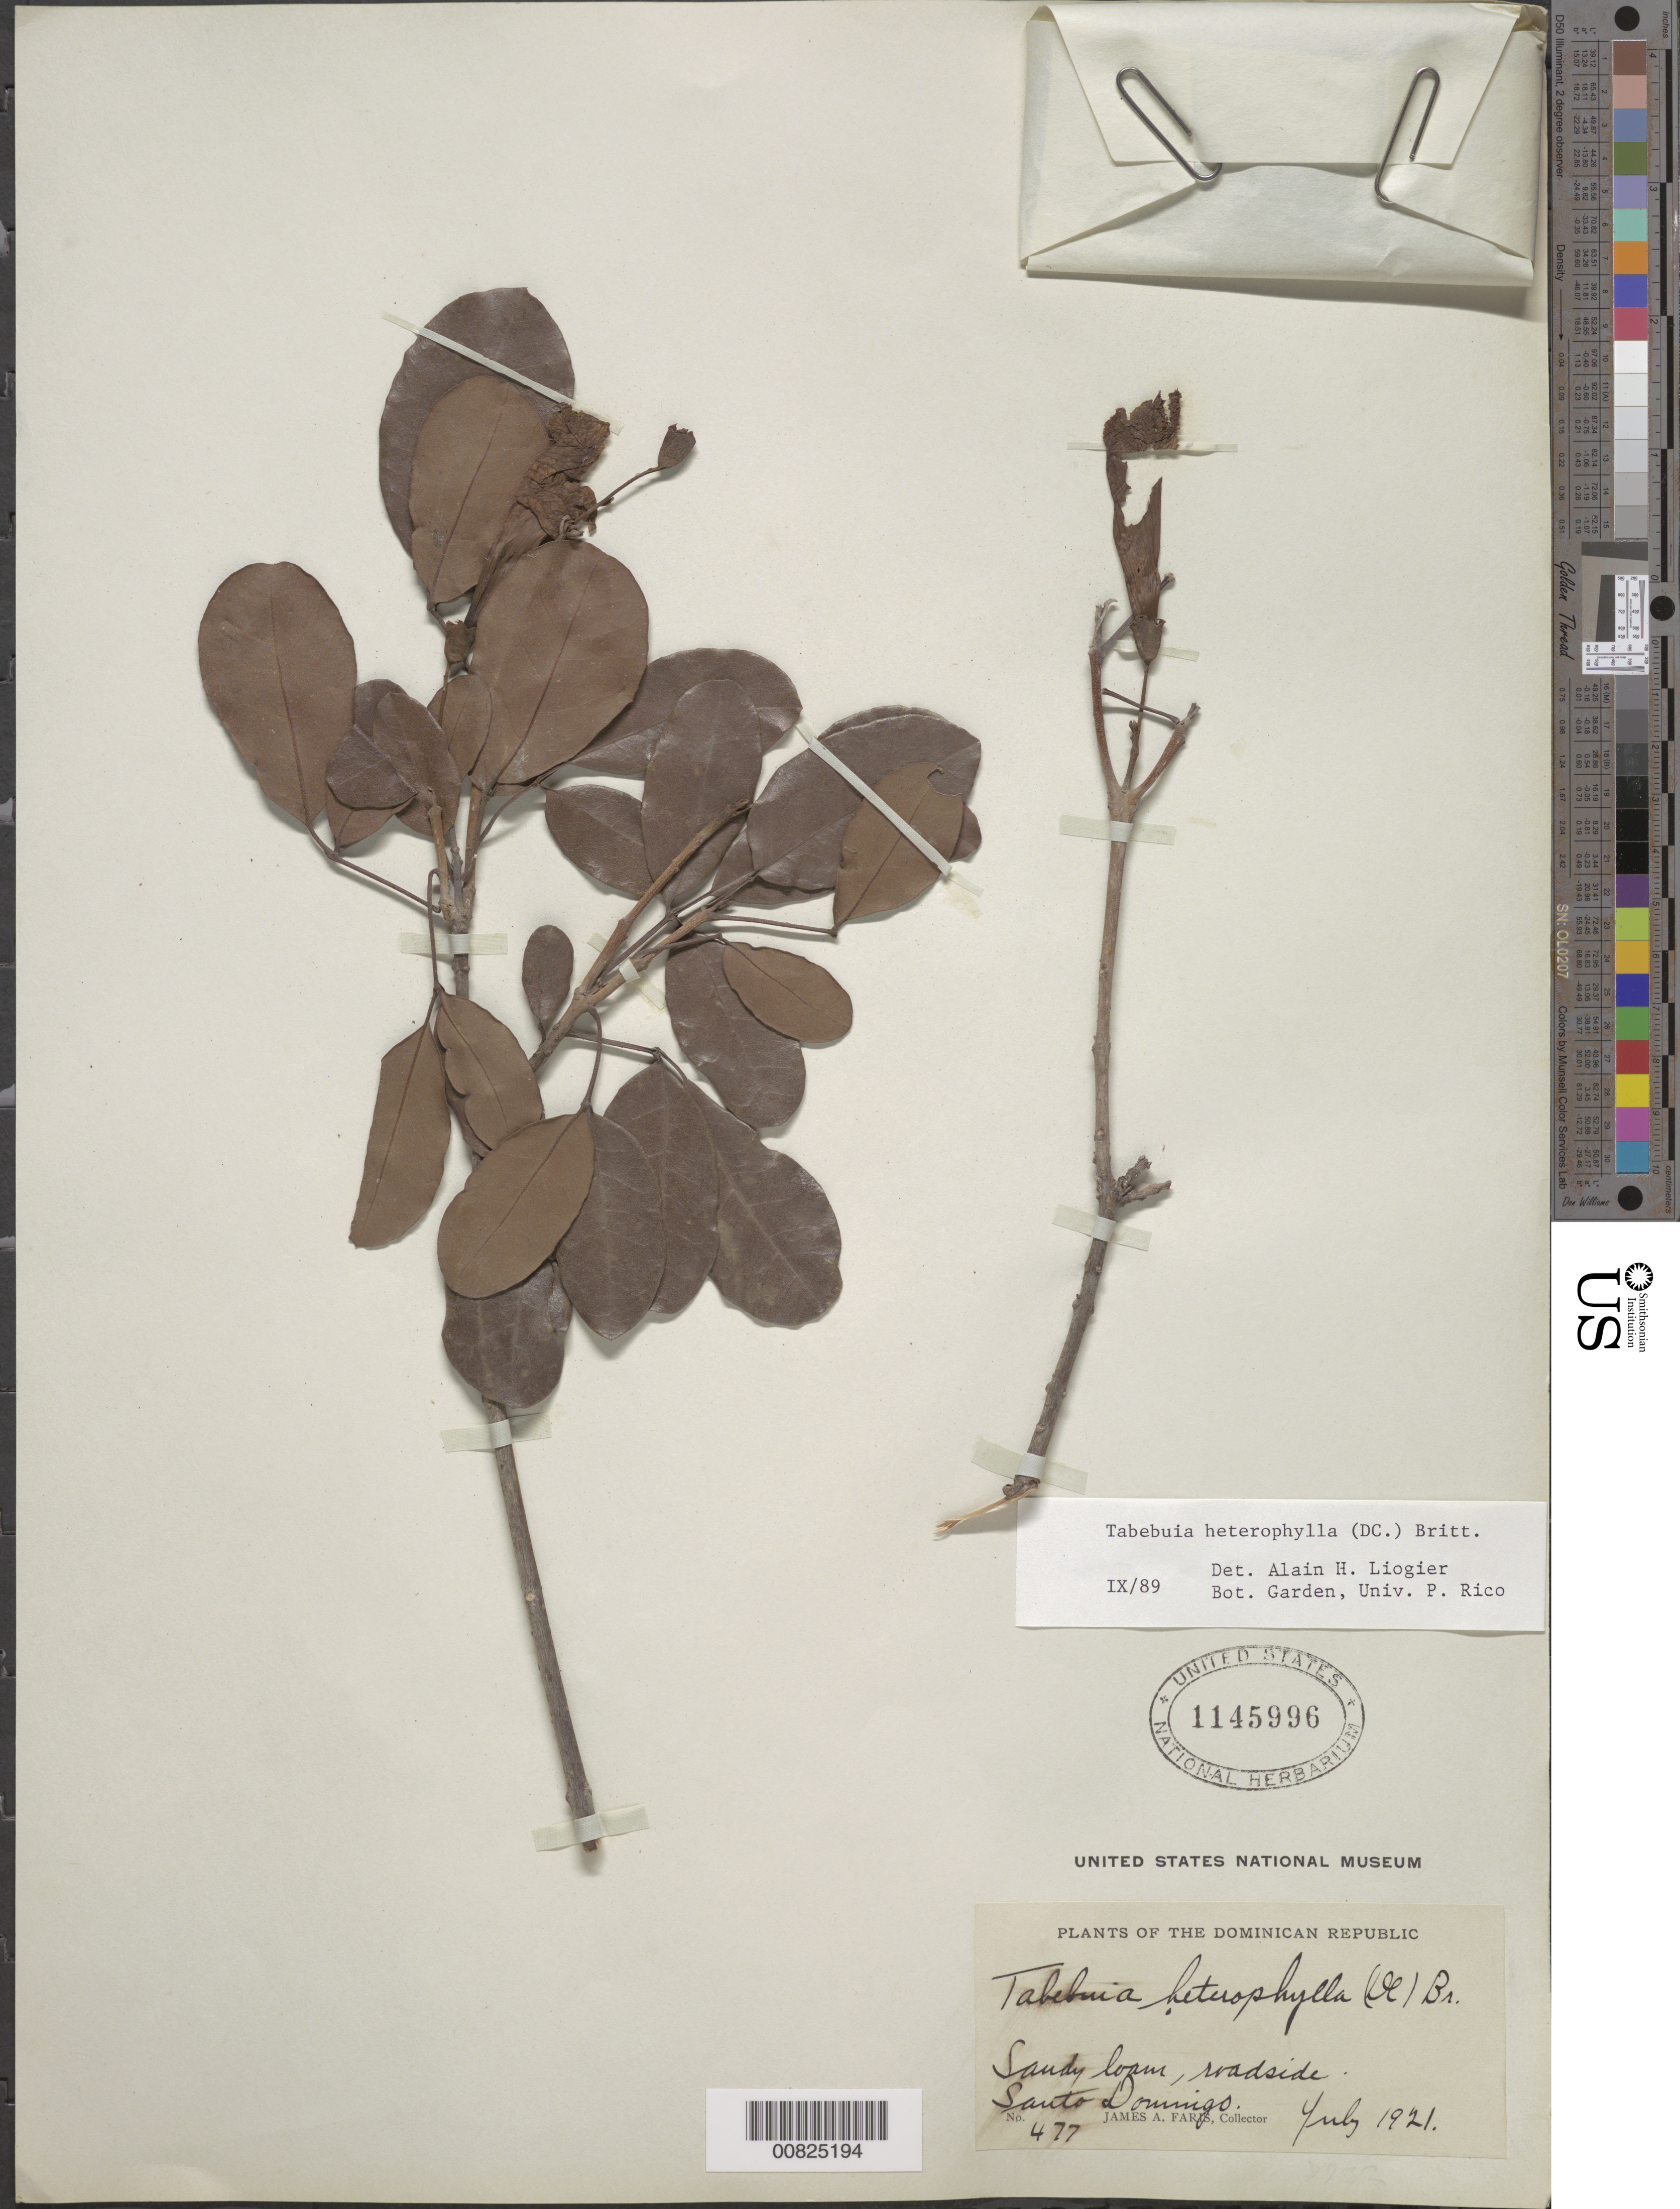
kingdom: Plantae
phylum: Tracheophyta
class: Magnoliopsida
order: Lamiales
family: Bignoniaceae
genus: Tabebuia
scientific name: Tabebuia heterophylla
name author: (DC.) Britton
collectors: J. Faris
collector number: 477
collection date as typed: Jul 1921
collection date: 1921-07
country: Dominican Republic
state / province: San Cristóbal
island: Hispaniola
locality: Santo Domingo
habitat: Sandy loam, roadside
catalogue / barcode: US 1145996